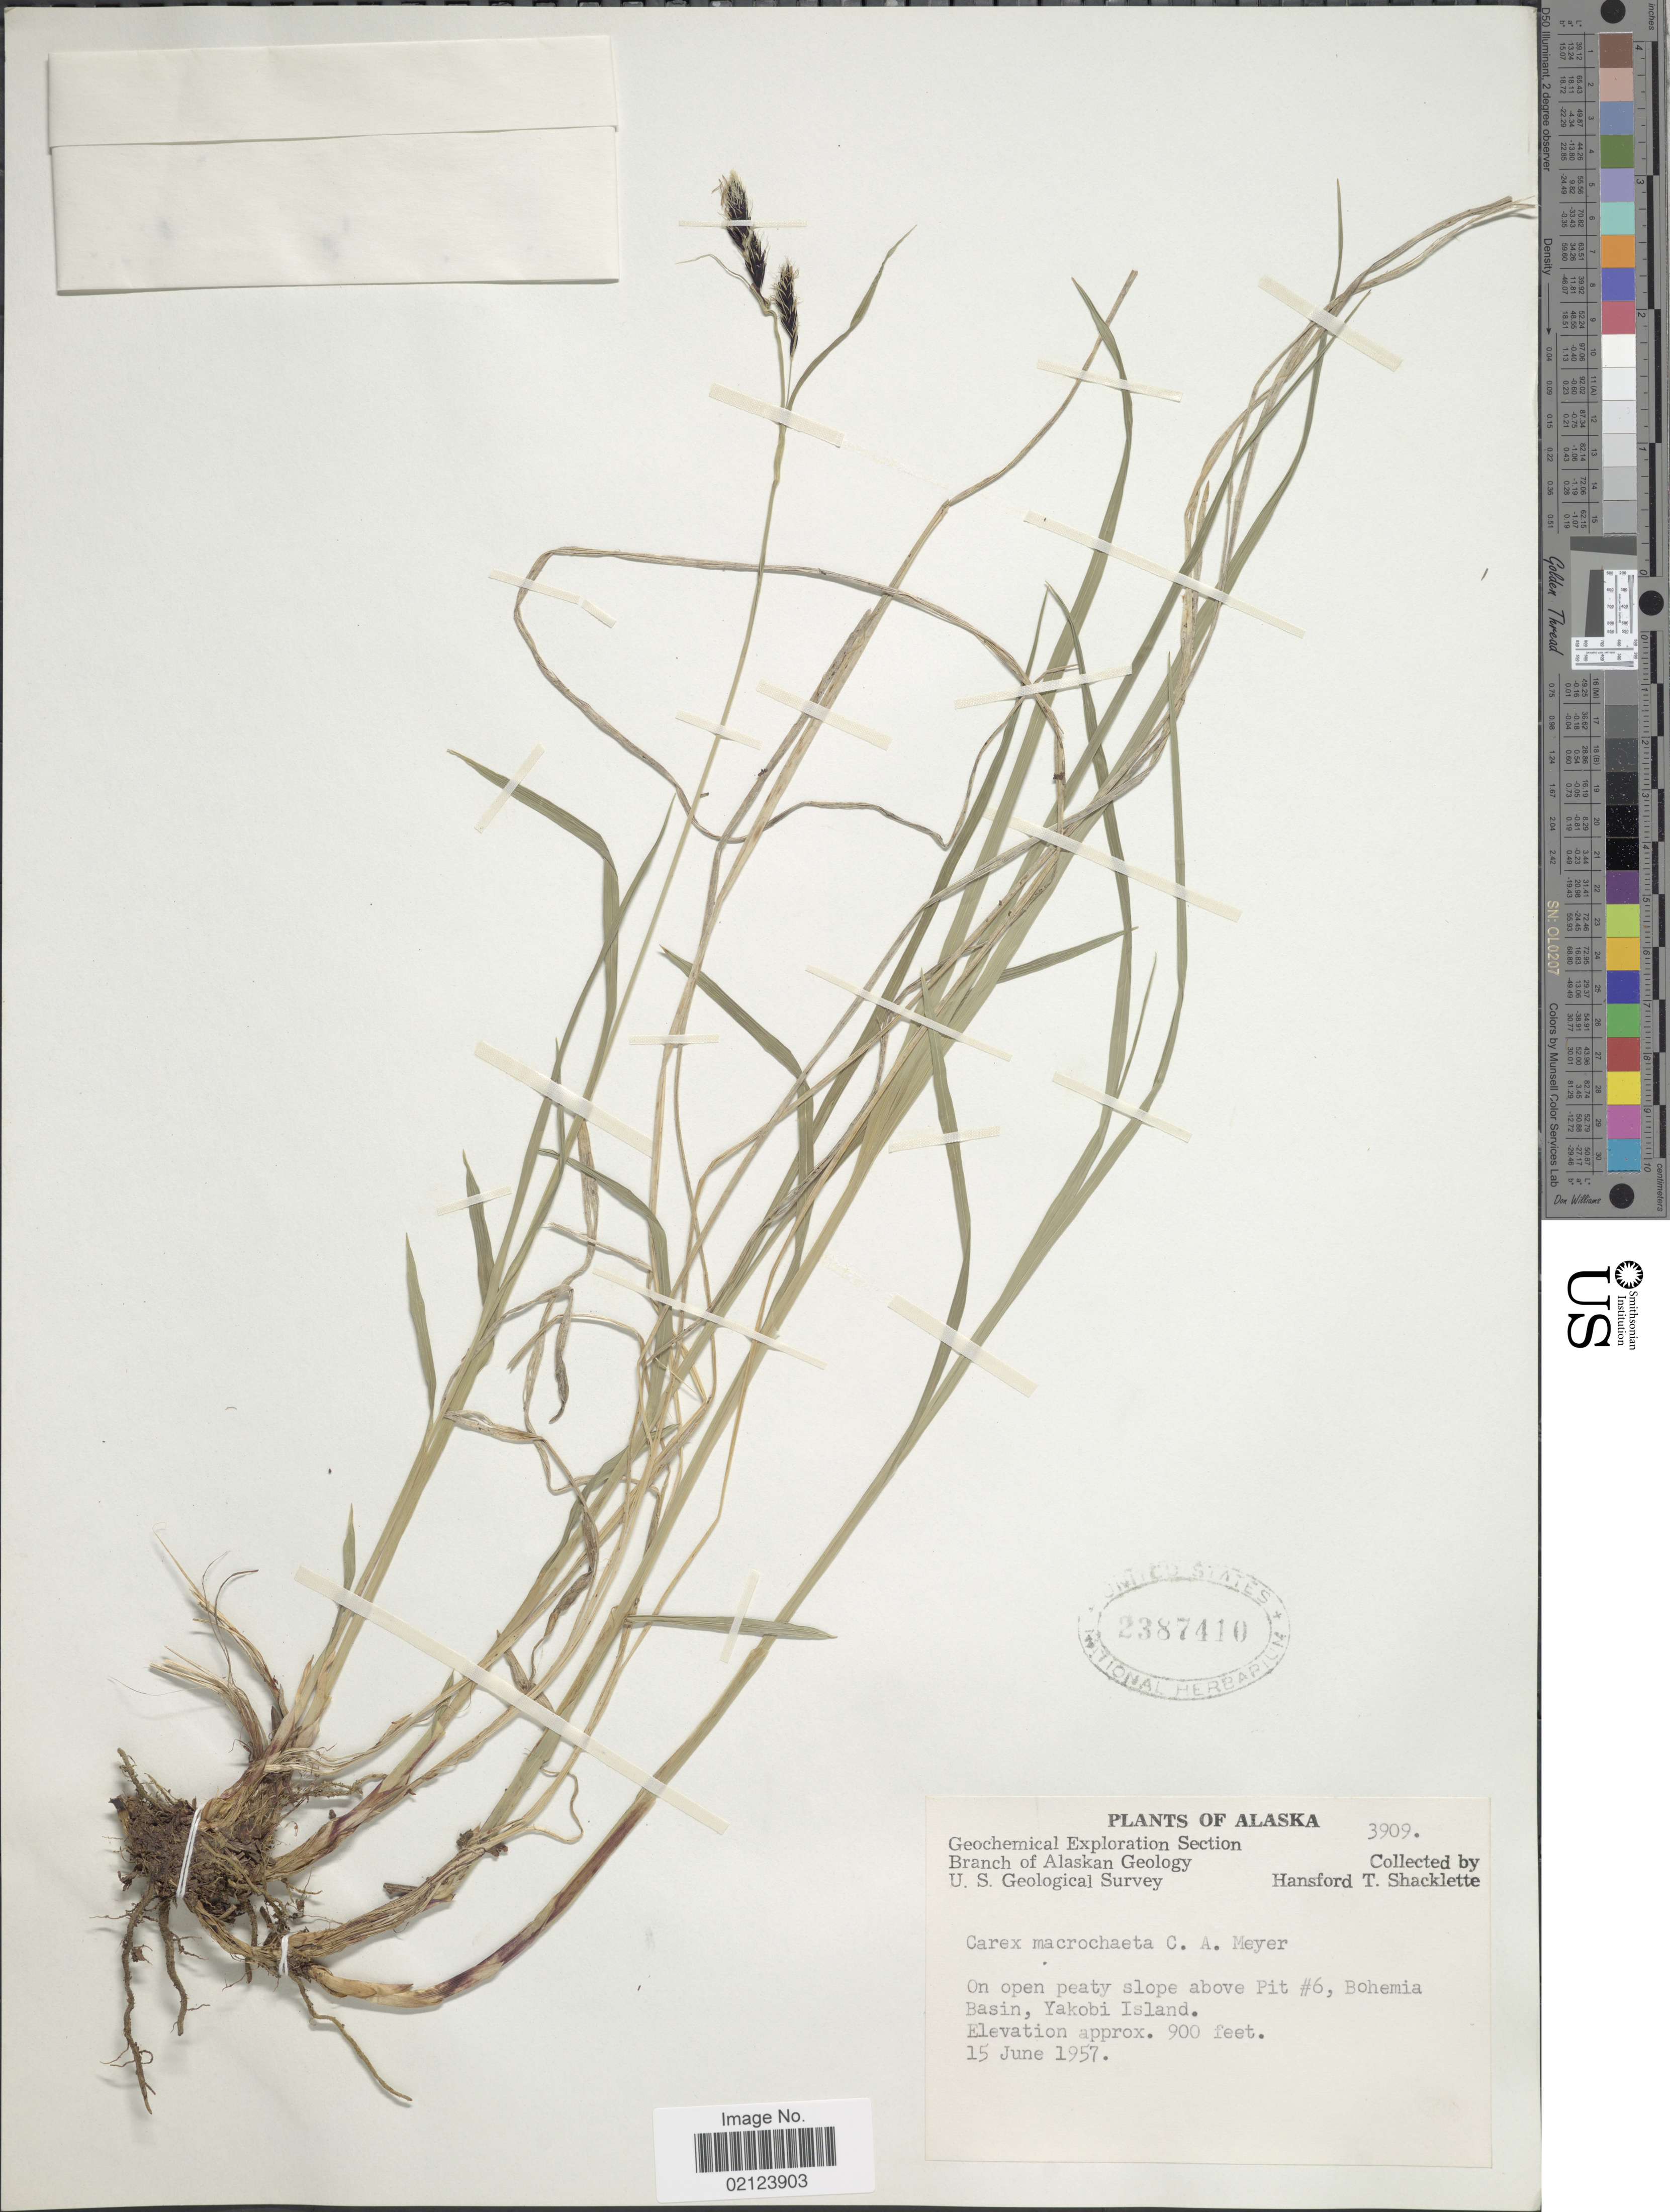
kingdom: Plantae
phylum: Tracheophyta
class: Liliopsida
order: Poales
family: Cyperaceae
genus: Carex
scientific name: Carex macrochaeta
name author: C.A. Mey.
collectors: H. Shacklette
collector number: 3909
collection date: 1957-06-15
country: United States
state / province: Alaska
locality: On open peaty slope above Pit #6, Bohemia Basin, Yakobi Island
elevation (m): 274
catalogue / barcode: US 2387410